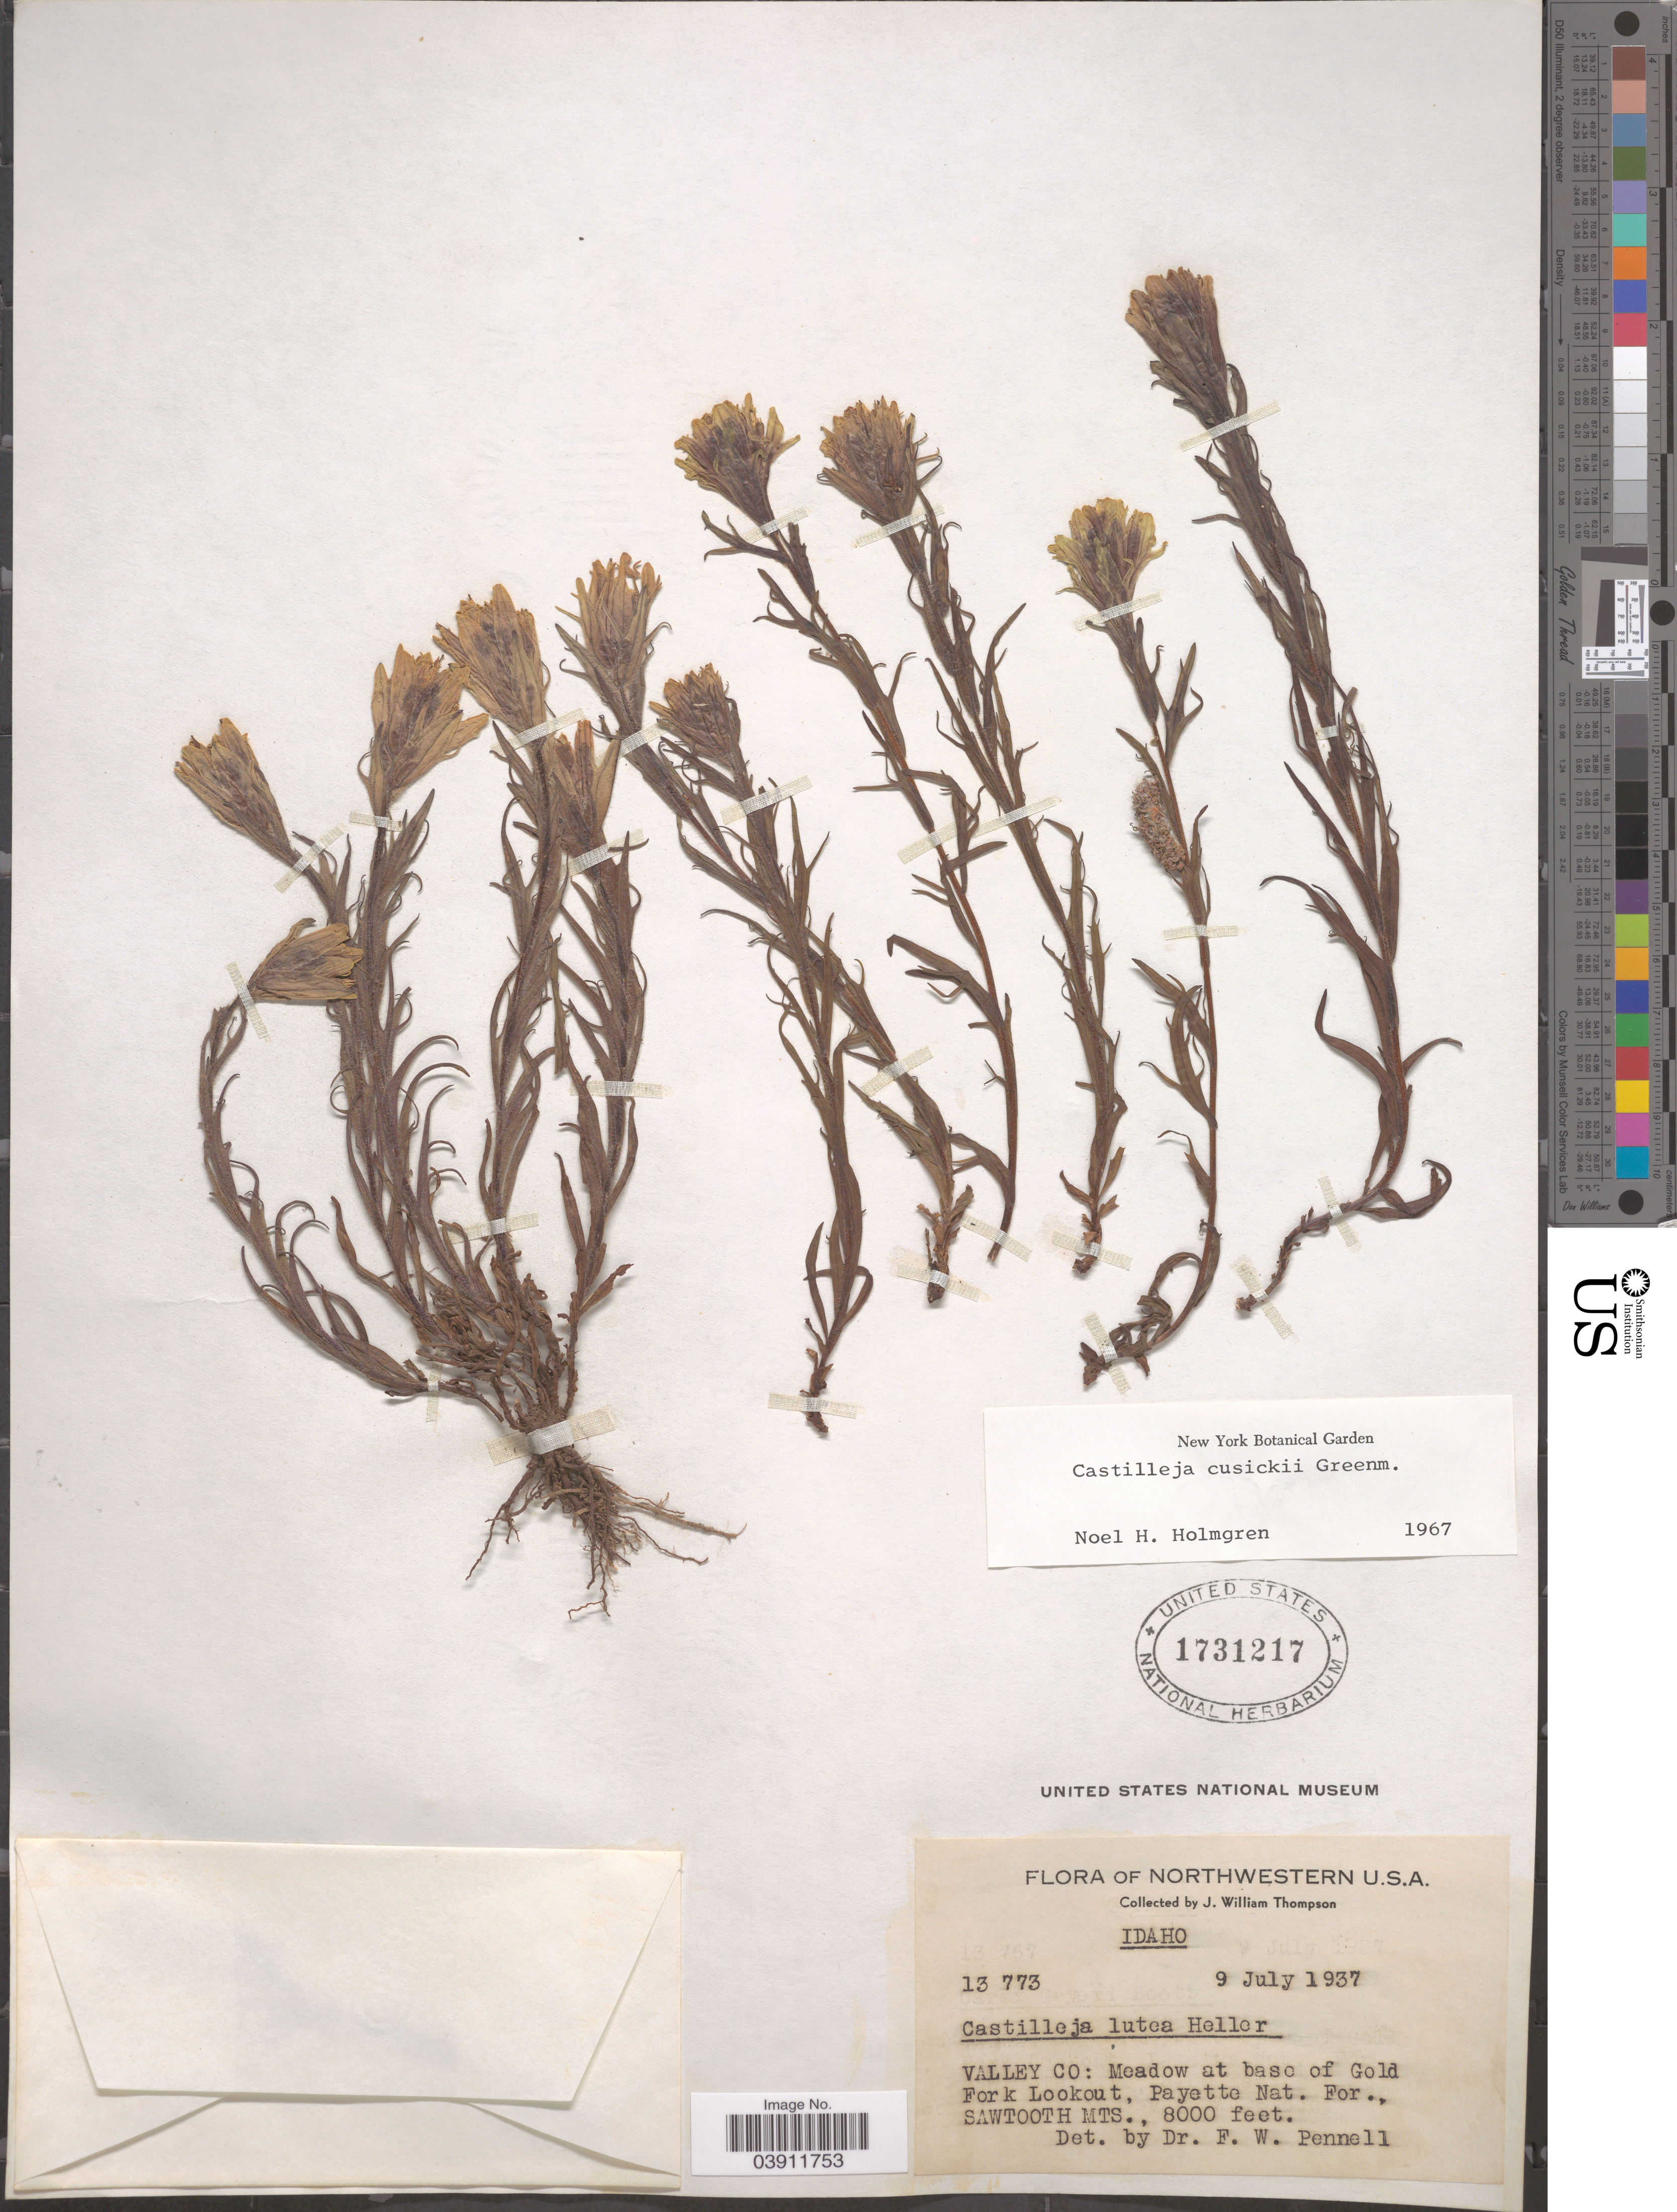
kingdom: Plantae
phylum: Tracheophyta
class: Magnoliopsida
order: Lamiales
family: Orobanchaceae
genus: Castilleja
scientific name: Castilleja cusickii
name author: Greenm.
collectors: J. W. Thompson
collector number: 13773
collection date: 1937-07-09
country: United States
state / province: Idaho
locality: Valley Co: Meadow at base of Gold Fork Lookout, Payette Nat. For., Sawtooth Mts.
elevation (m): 2438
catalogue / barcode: US 1731217